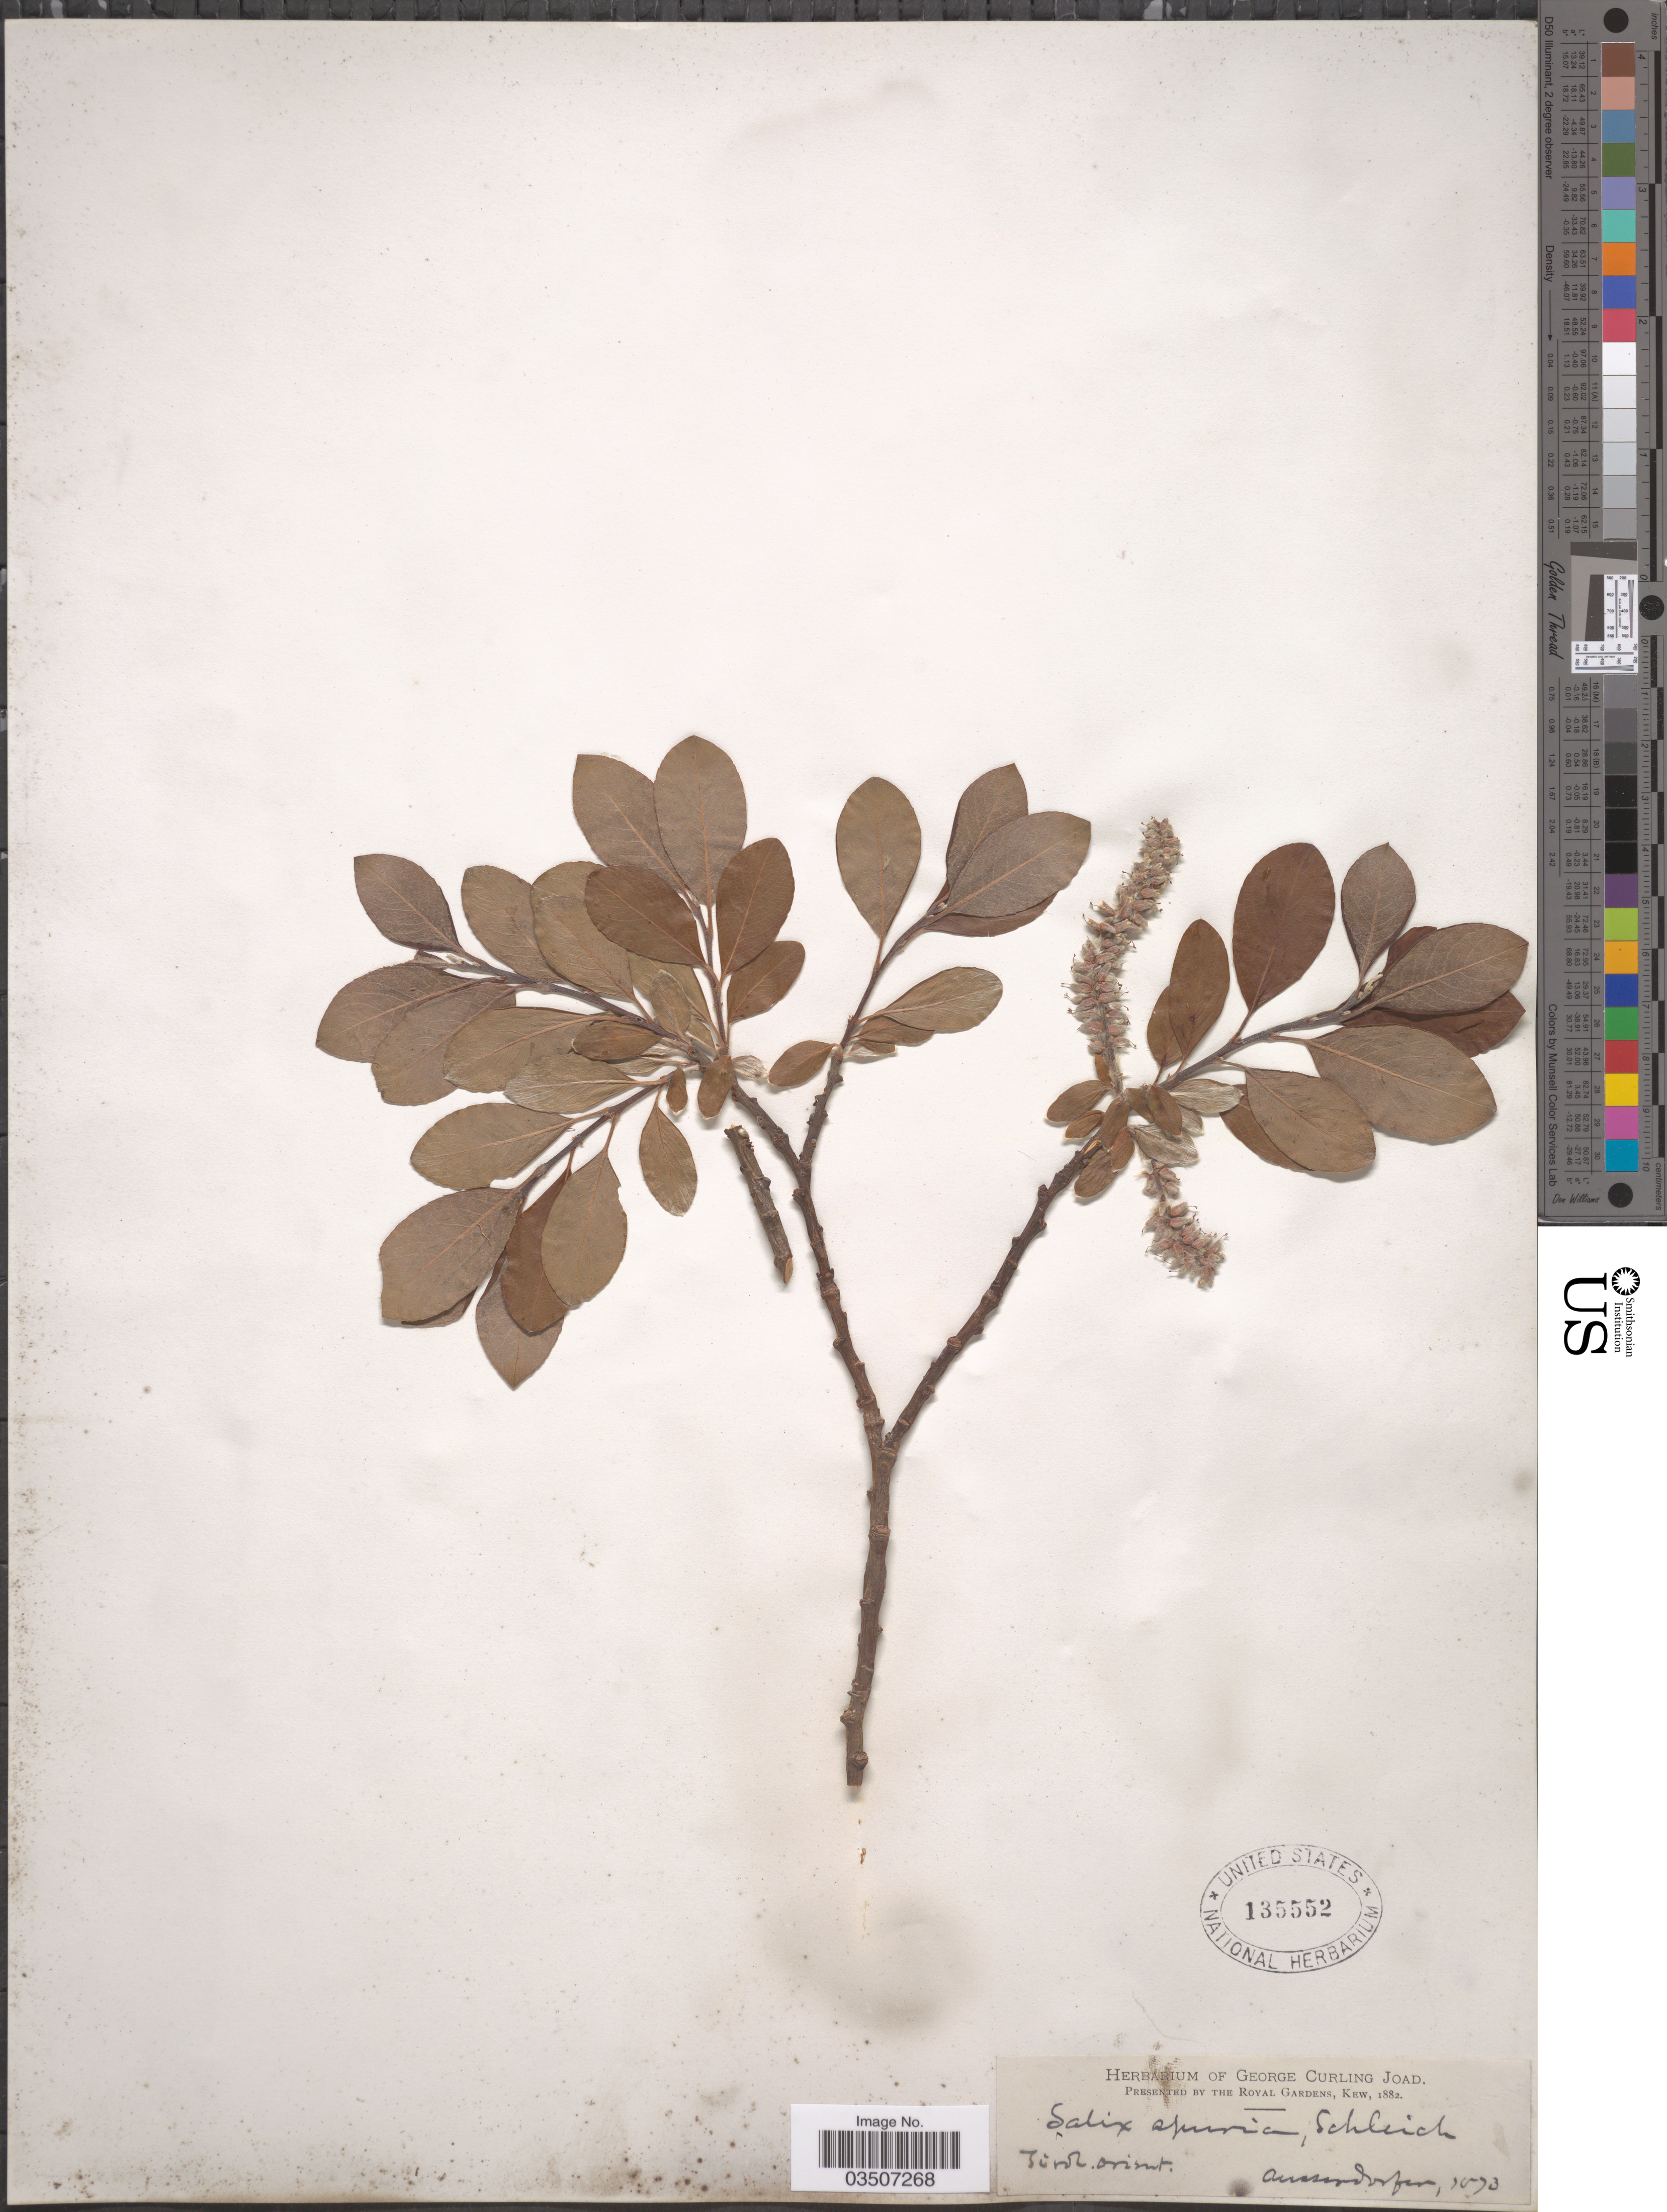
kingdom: Plantae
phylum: Tracheophyta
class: Magnoliopsida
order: Malpighiales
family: Salicaceae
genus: Salix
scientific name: Salix spuria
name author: Schleich. ex Ser.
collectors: Ausserdorfer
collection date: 1873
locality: Tirol. Orient.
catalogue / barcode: US 135552